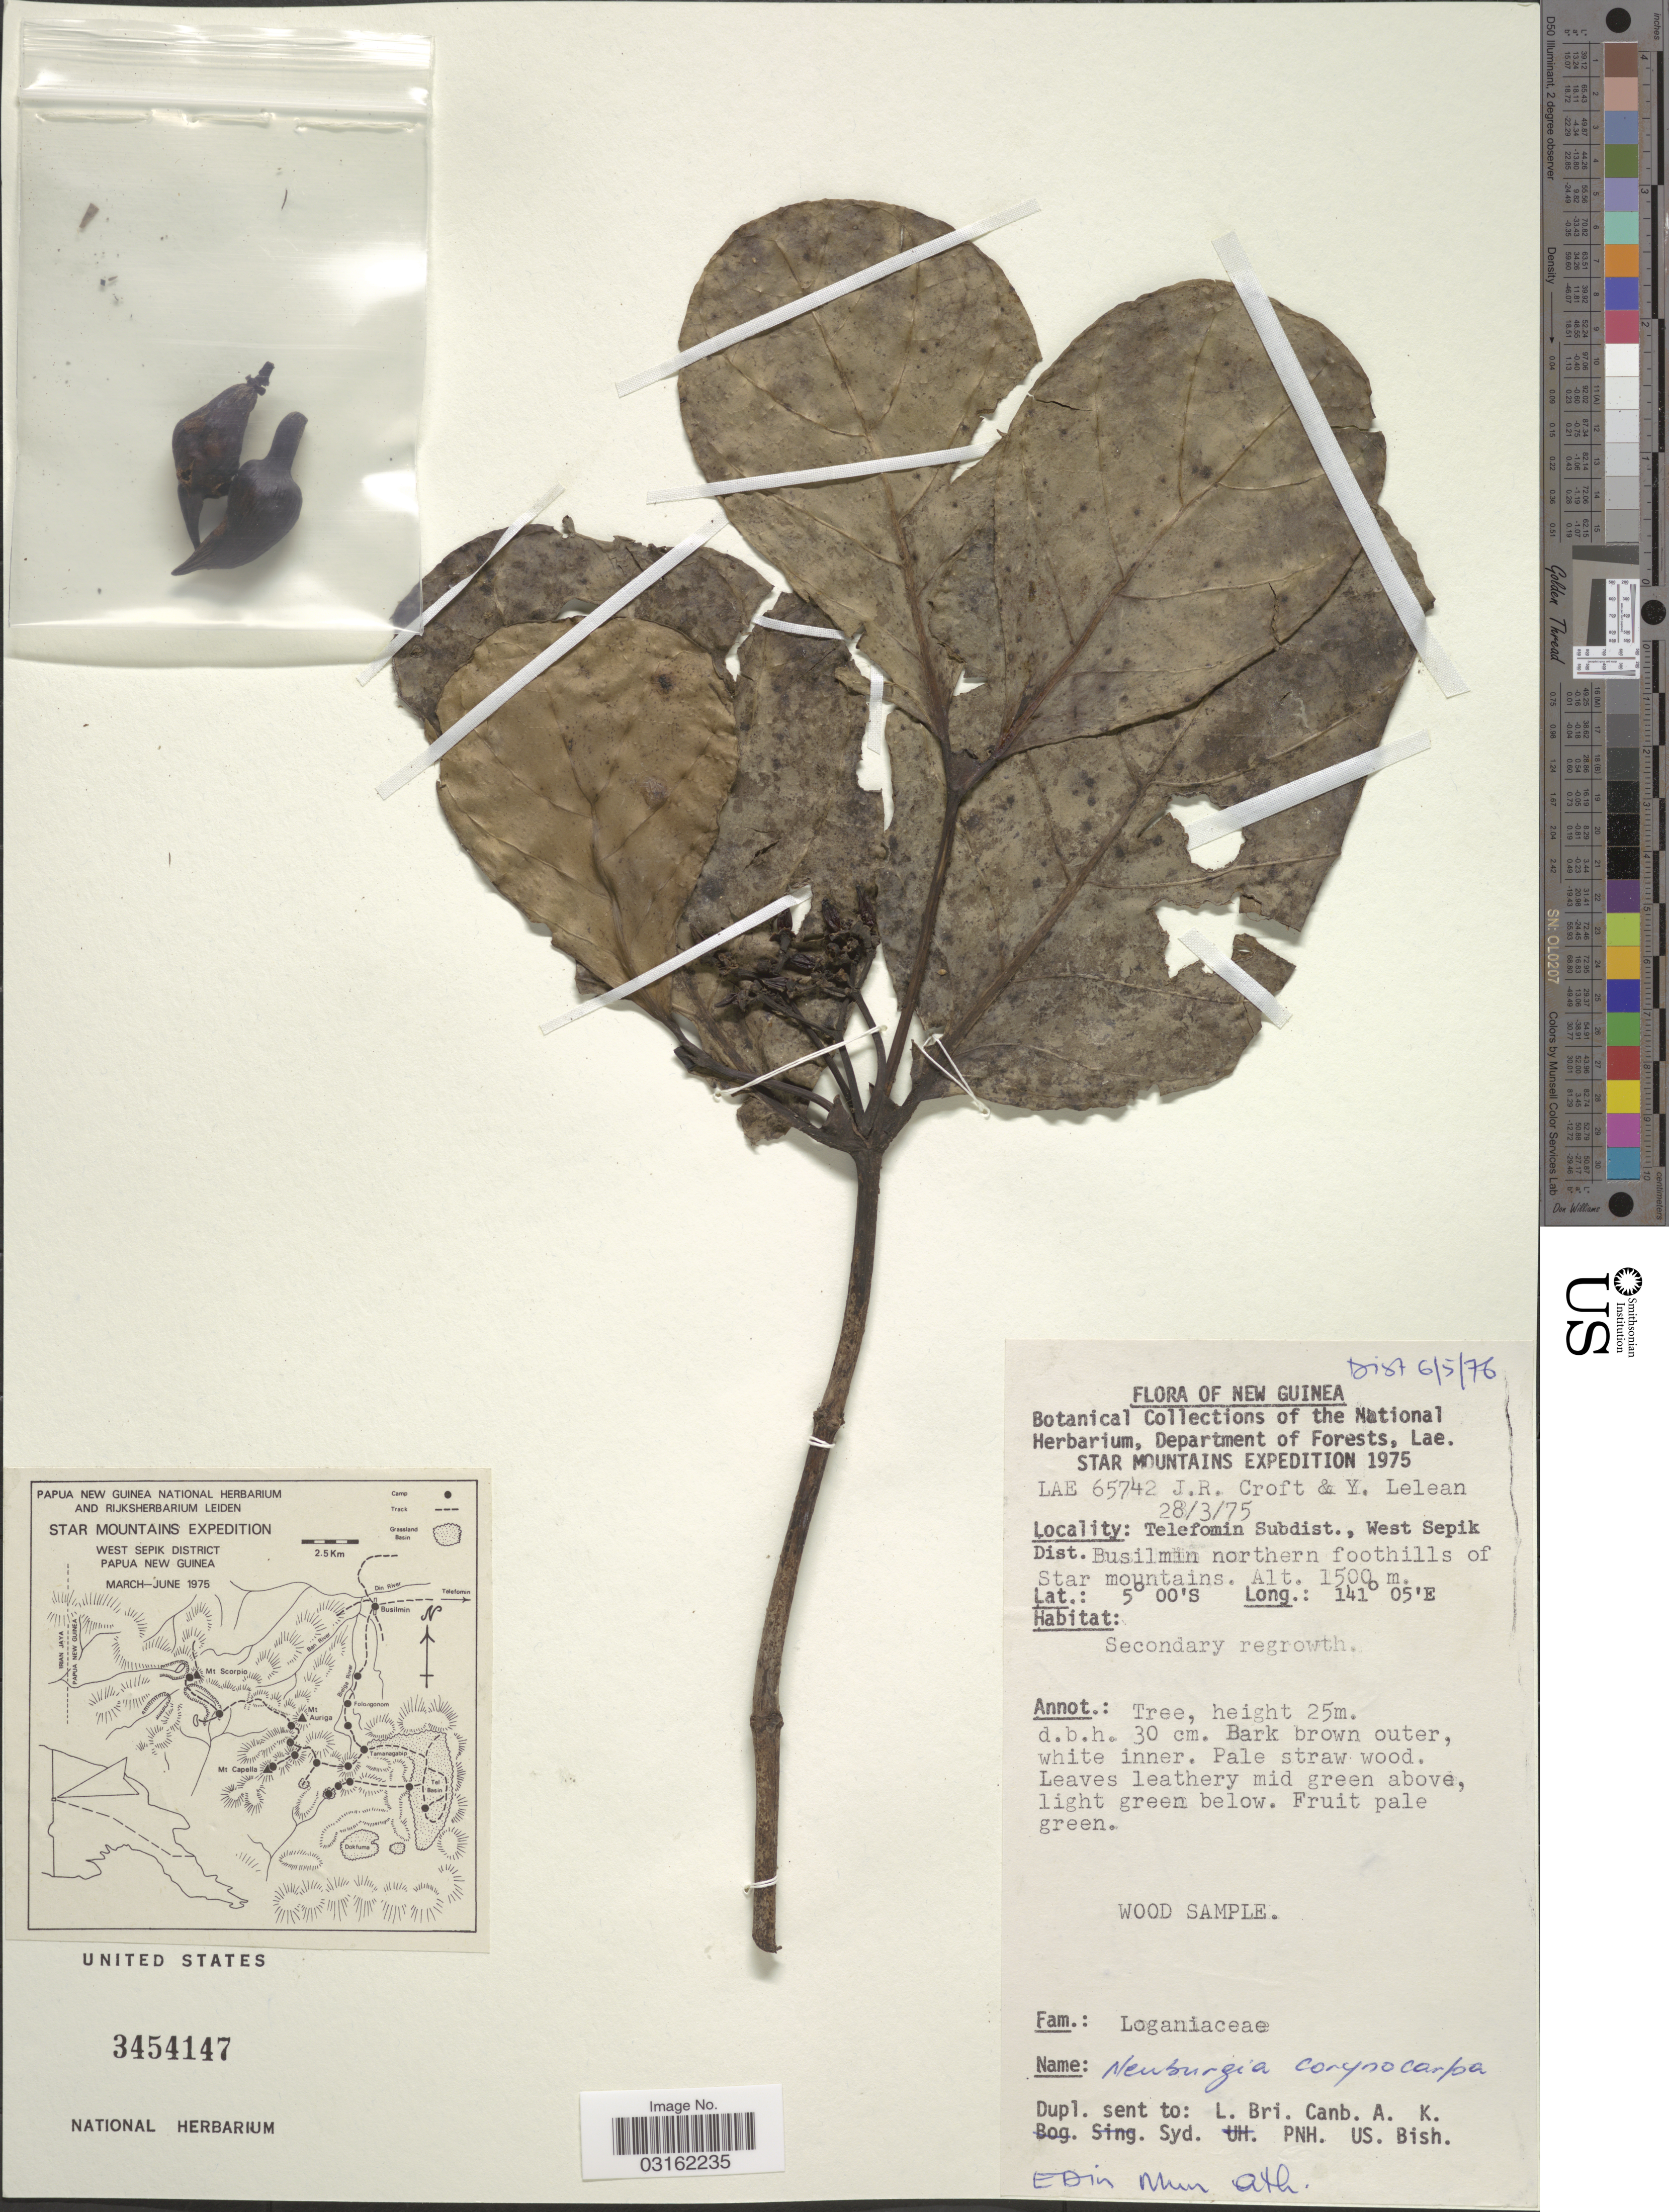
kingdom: Plantae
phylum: Tracheophyta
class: Magnoliopsida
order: Gentianales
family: Loganiaceae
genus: Neuburgia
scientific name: Neuburgia corynocarpa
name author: (A. Gray) Leenh.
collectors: J. R. Croft & Y. Lelean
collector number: LAE65742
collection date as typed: Transcribed d/m/y: 28/3/75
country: Papua New Guinea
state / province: Sandaun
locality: New Guinea, Telefomin Subdist., West Sepik Dist., Busilmin [interpreted] northern foothills of Star mountains.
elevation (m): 1500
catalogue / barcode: US 3454147